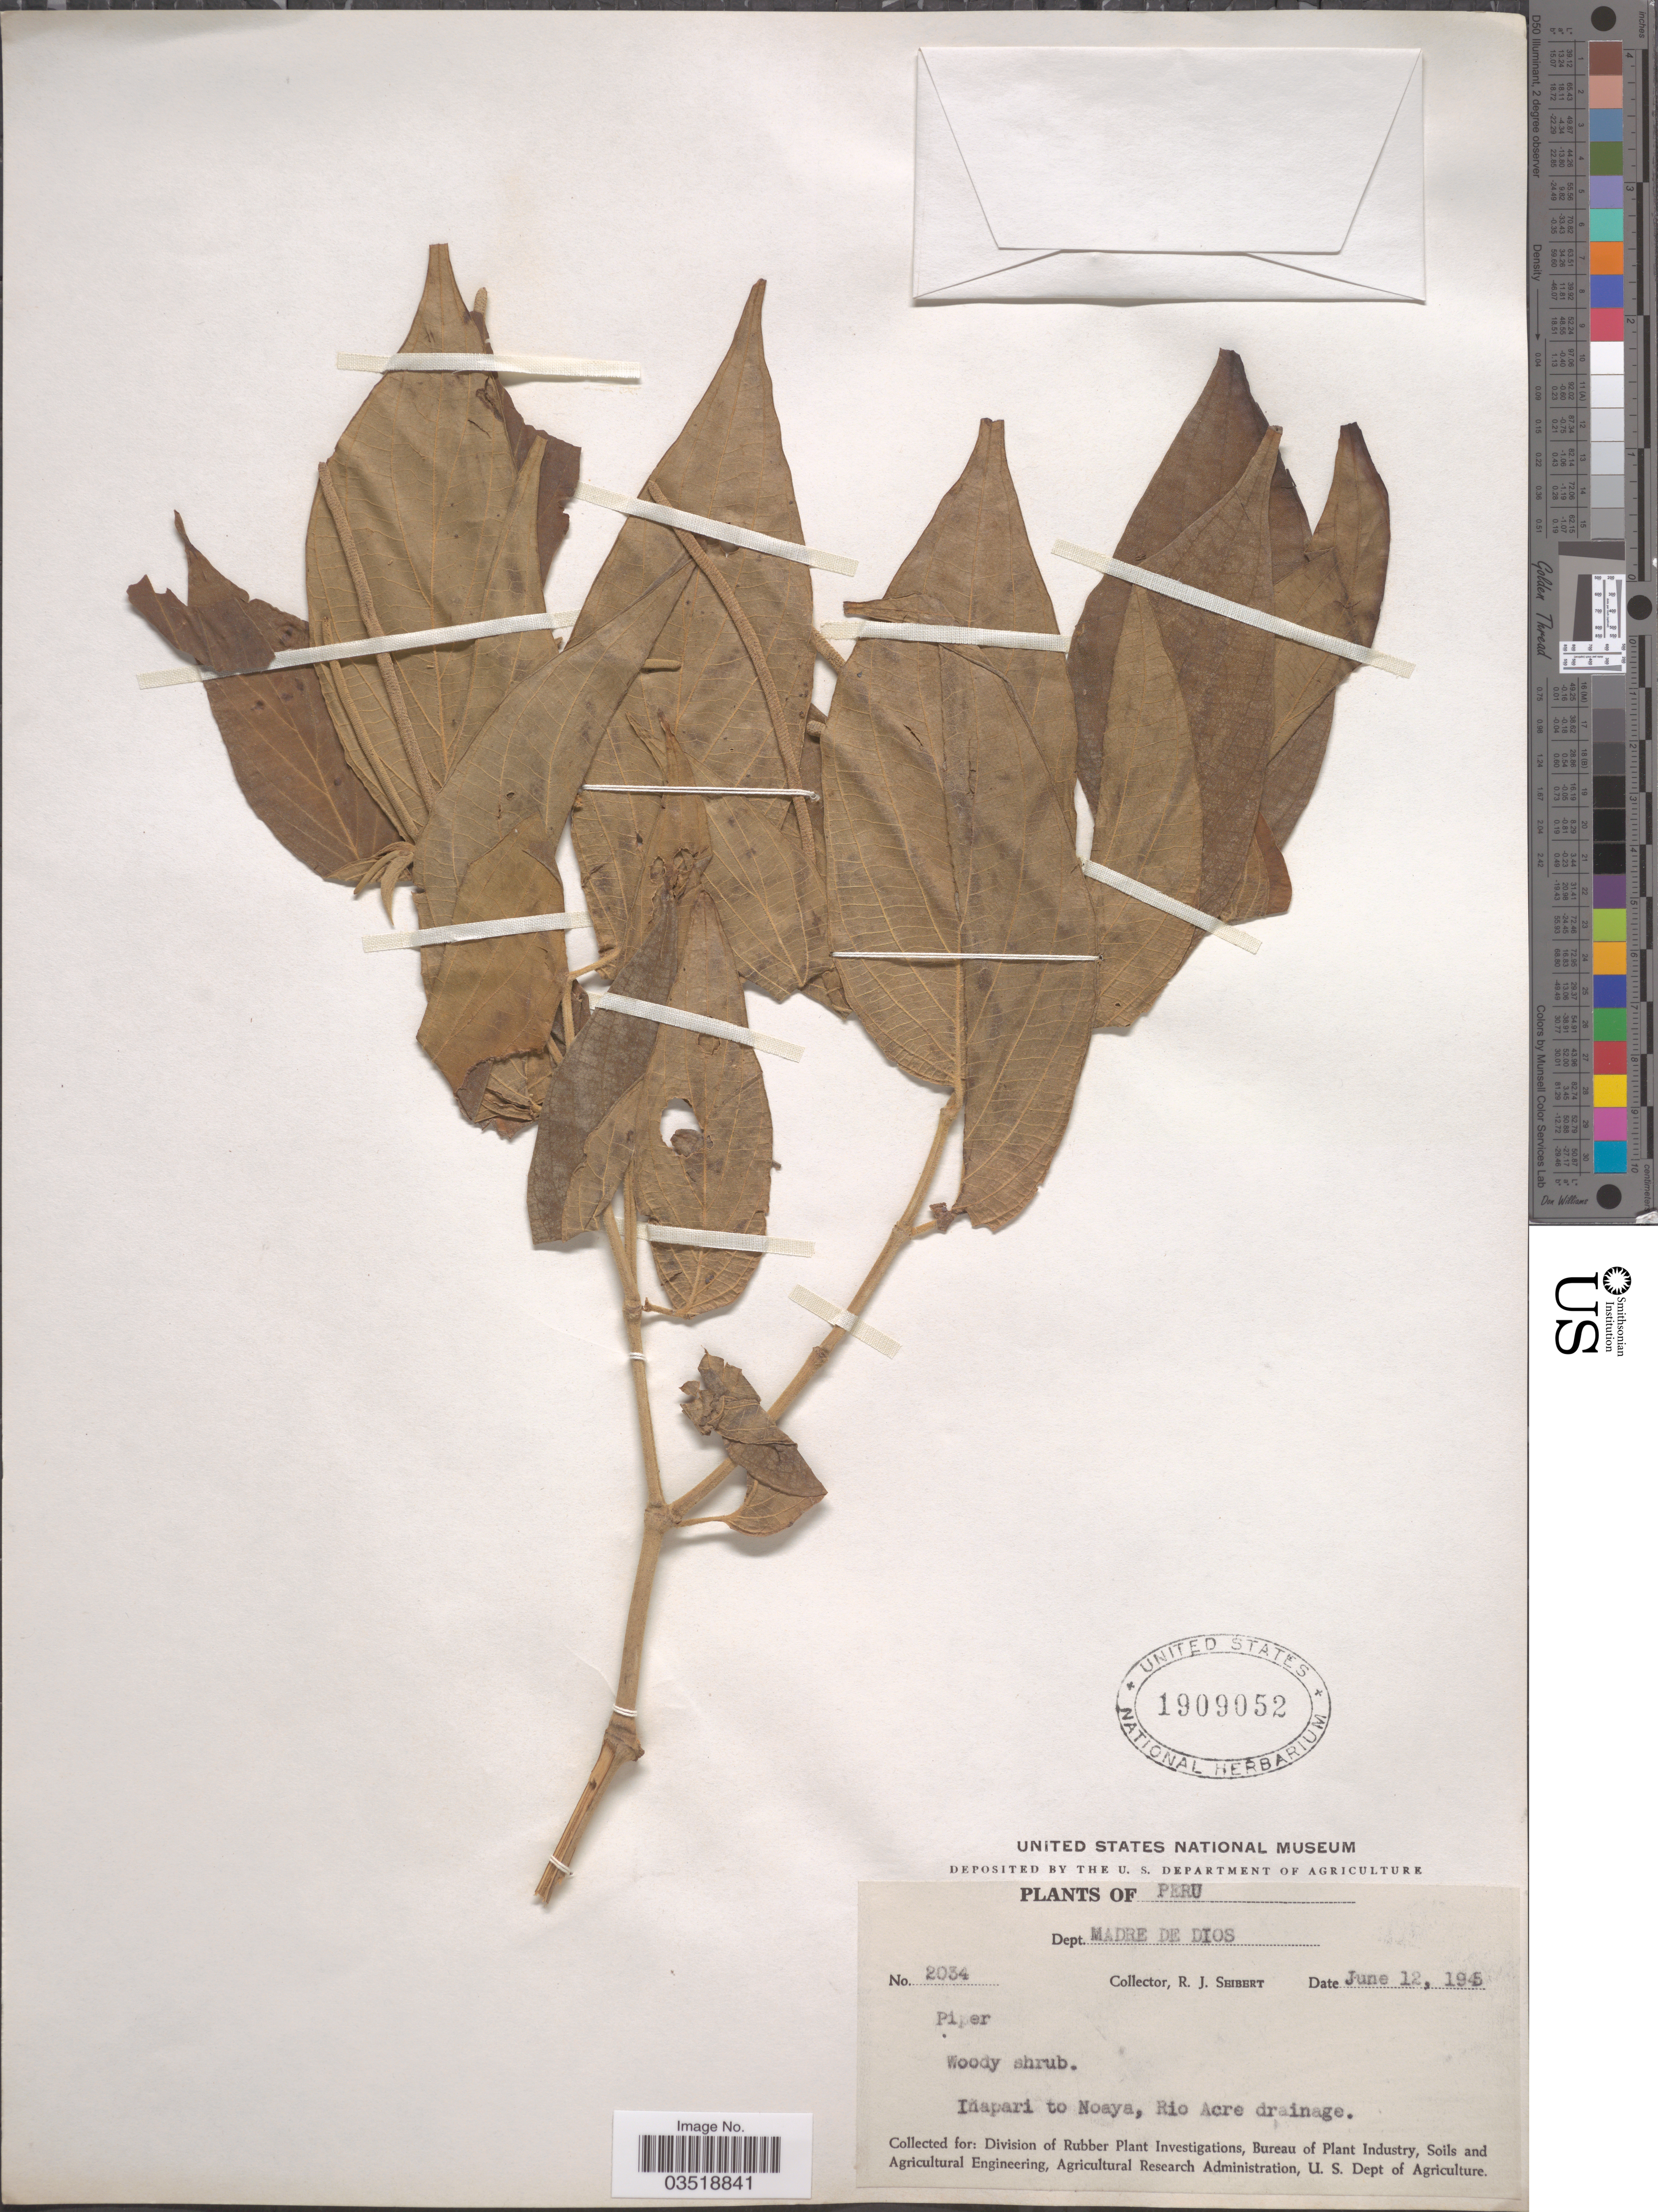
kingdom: Plantae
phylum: Tracheophyta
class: Magnoliopsida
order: Piperales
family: Piperaceae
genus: Piper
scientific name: Piper sp.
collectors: R. J. Seibert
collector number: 2034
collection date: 1945-06-12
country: Peru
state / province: Madre de Dios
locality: Dept. Madre de Dios. Iñapari to Noaya, Rio Acre drainage.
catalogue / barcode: US 1909052